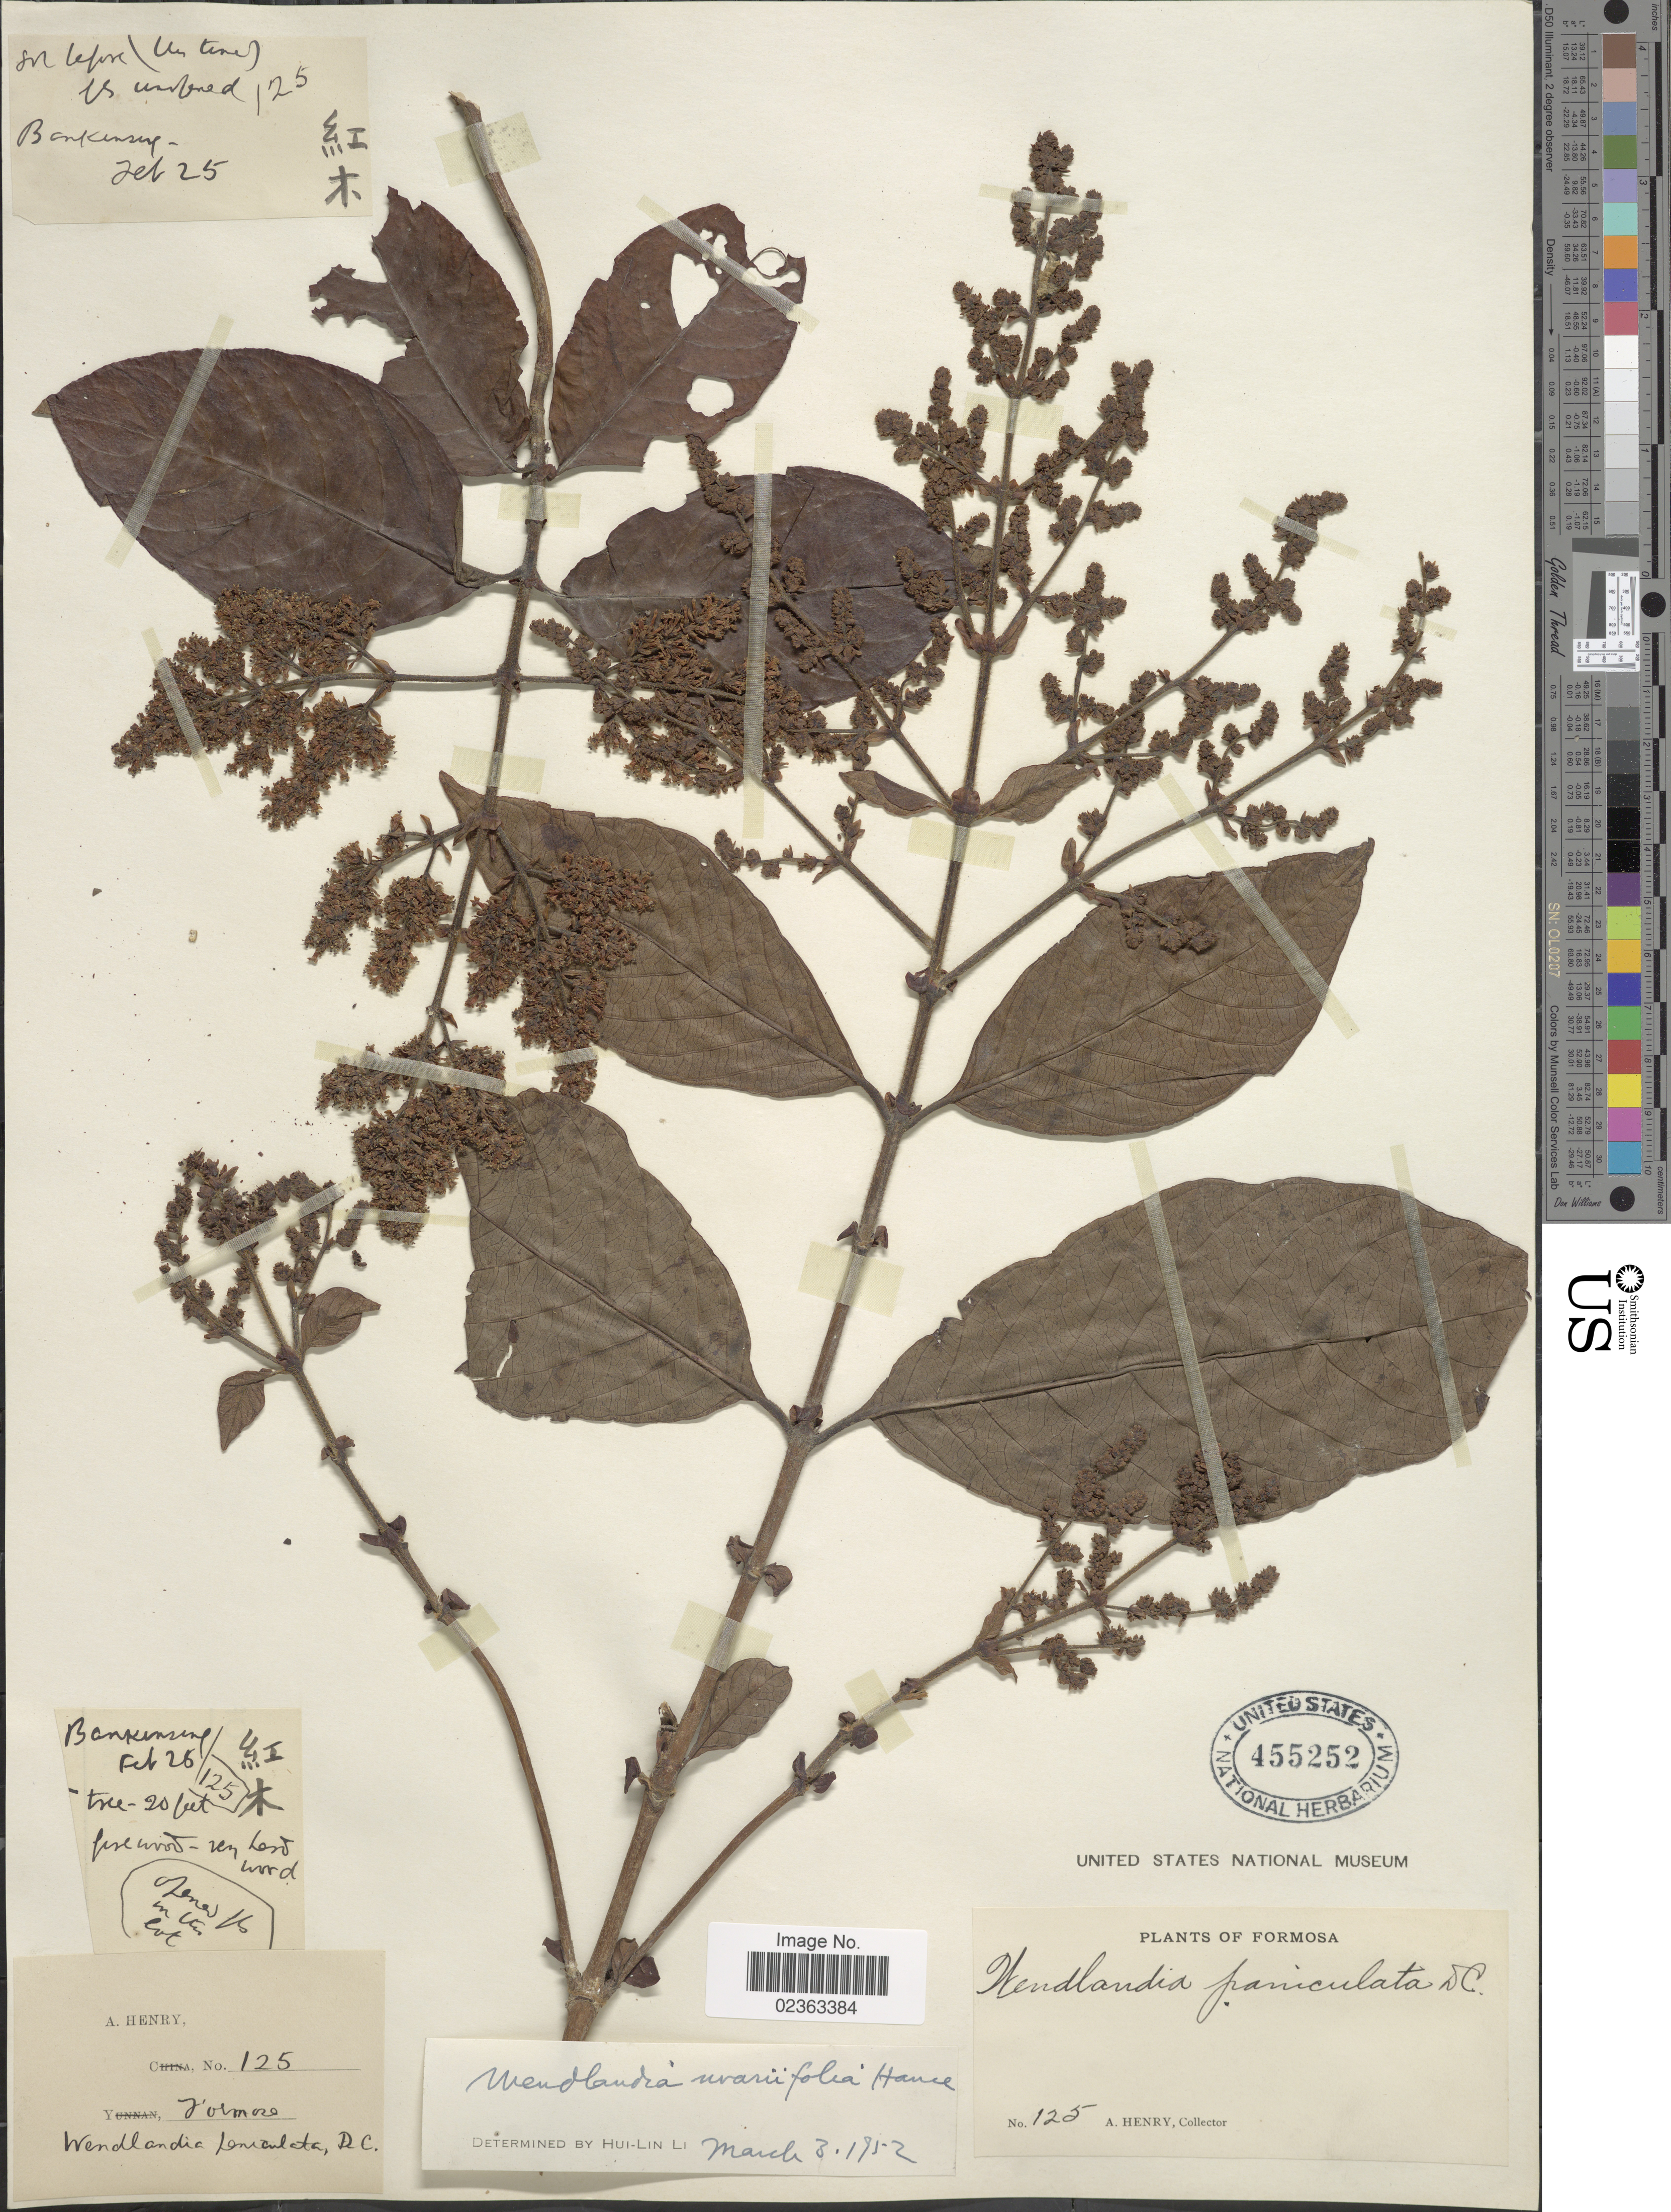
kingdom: Plantae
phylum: Tracheophyta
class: Magnoliopsida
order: Gentianales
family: Rubiaceae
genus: Wendlandia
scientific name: Wendlandia uvariifolia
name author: Hance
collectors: A. Henry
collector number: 125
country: Taiwan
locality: Bankensing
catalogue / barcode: US 455252